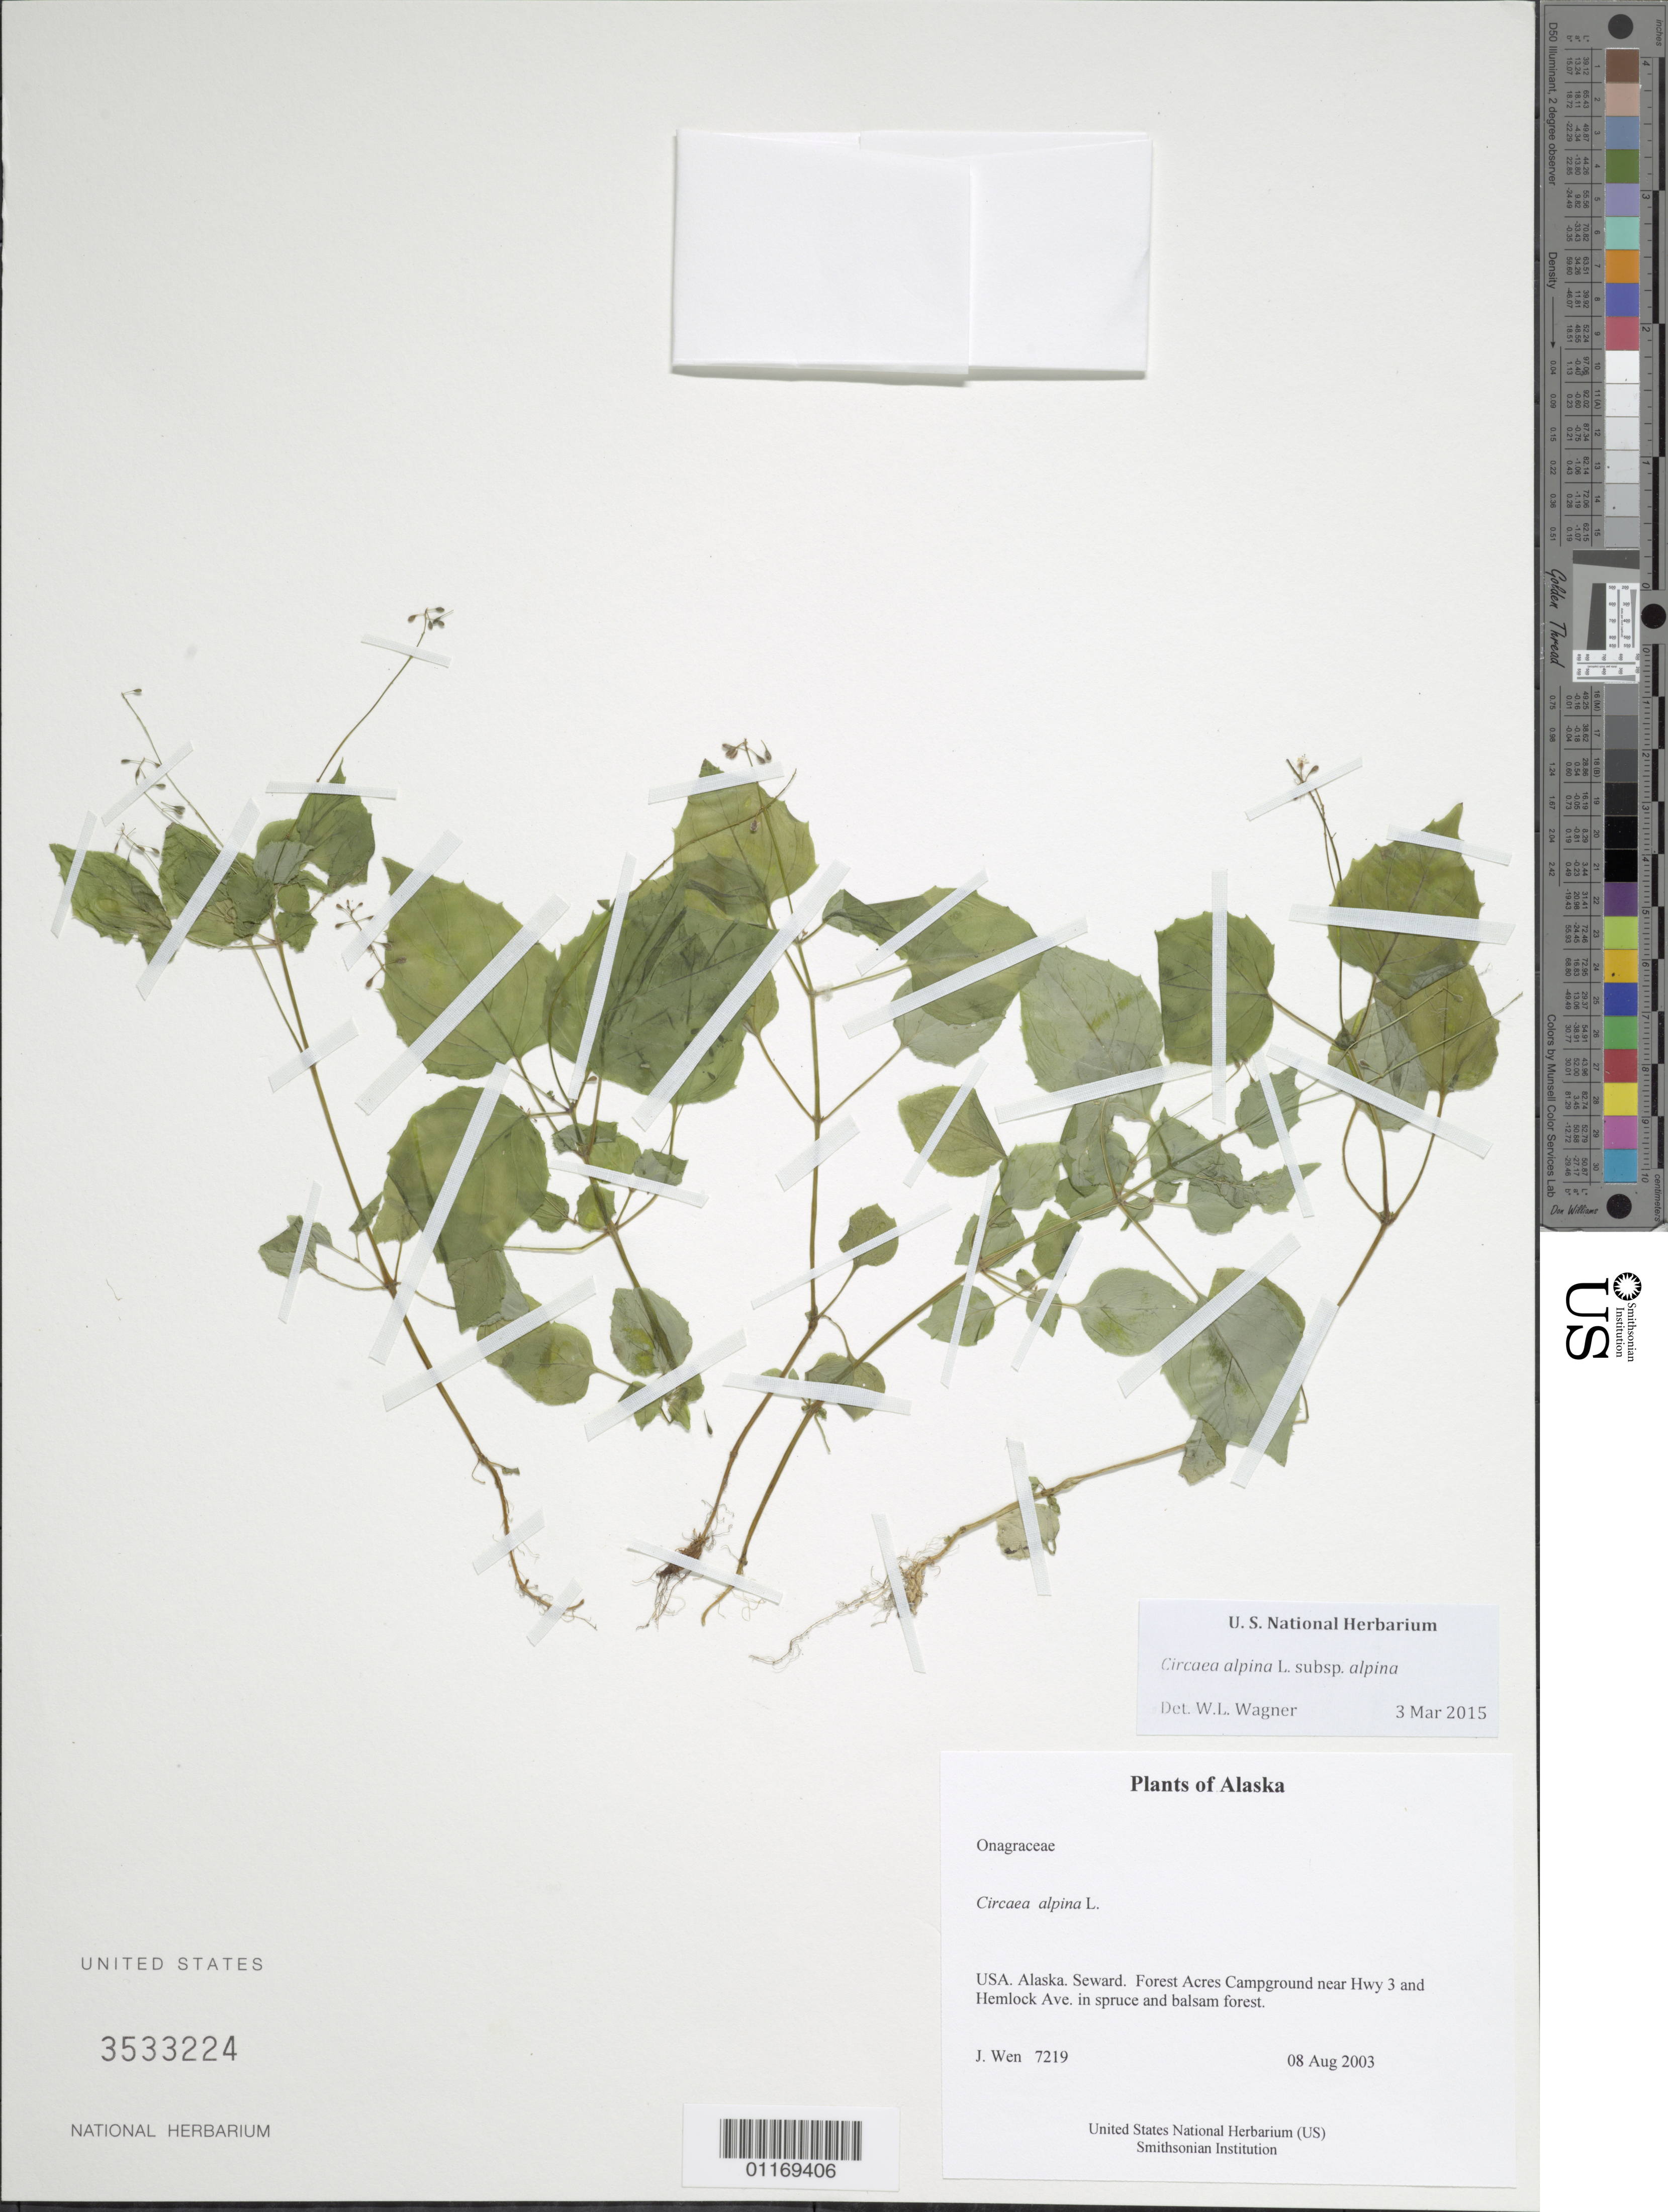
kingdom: Plantae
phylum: Tracheophyta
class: Magnoliopsida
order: Myrtales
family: Onagraceae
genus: Circaea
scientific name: Circaea alpina subsp. alpina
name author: L.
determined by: Wagner, W. L., (BOT), Smithsonian Institution - National Museum of Natural History (UNITED STATES)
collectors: J. Wen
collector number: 7219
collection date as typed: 08 Aug 2003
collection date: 2003-08-08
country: United States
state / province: Alaska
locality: Seward. Forest Acres Campground near Hwy 3 and Hemlock Ave. in spruce and balsam forest.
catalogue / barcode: US 3533224